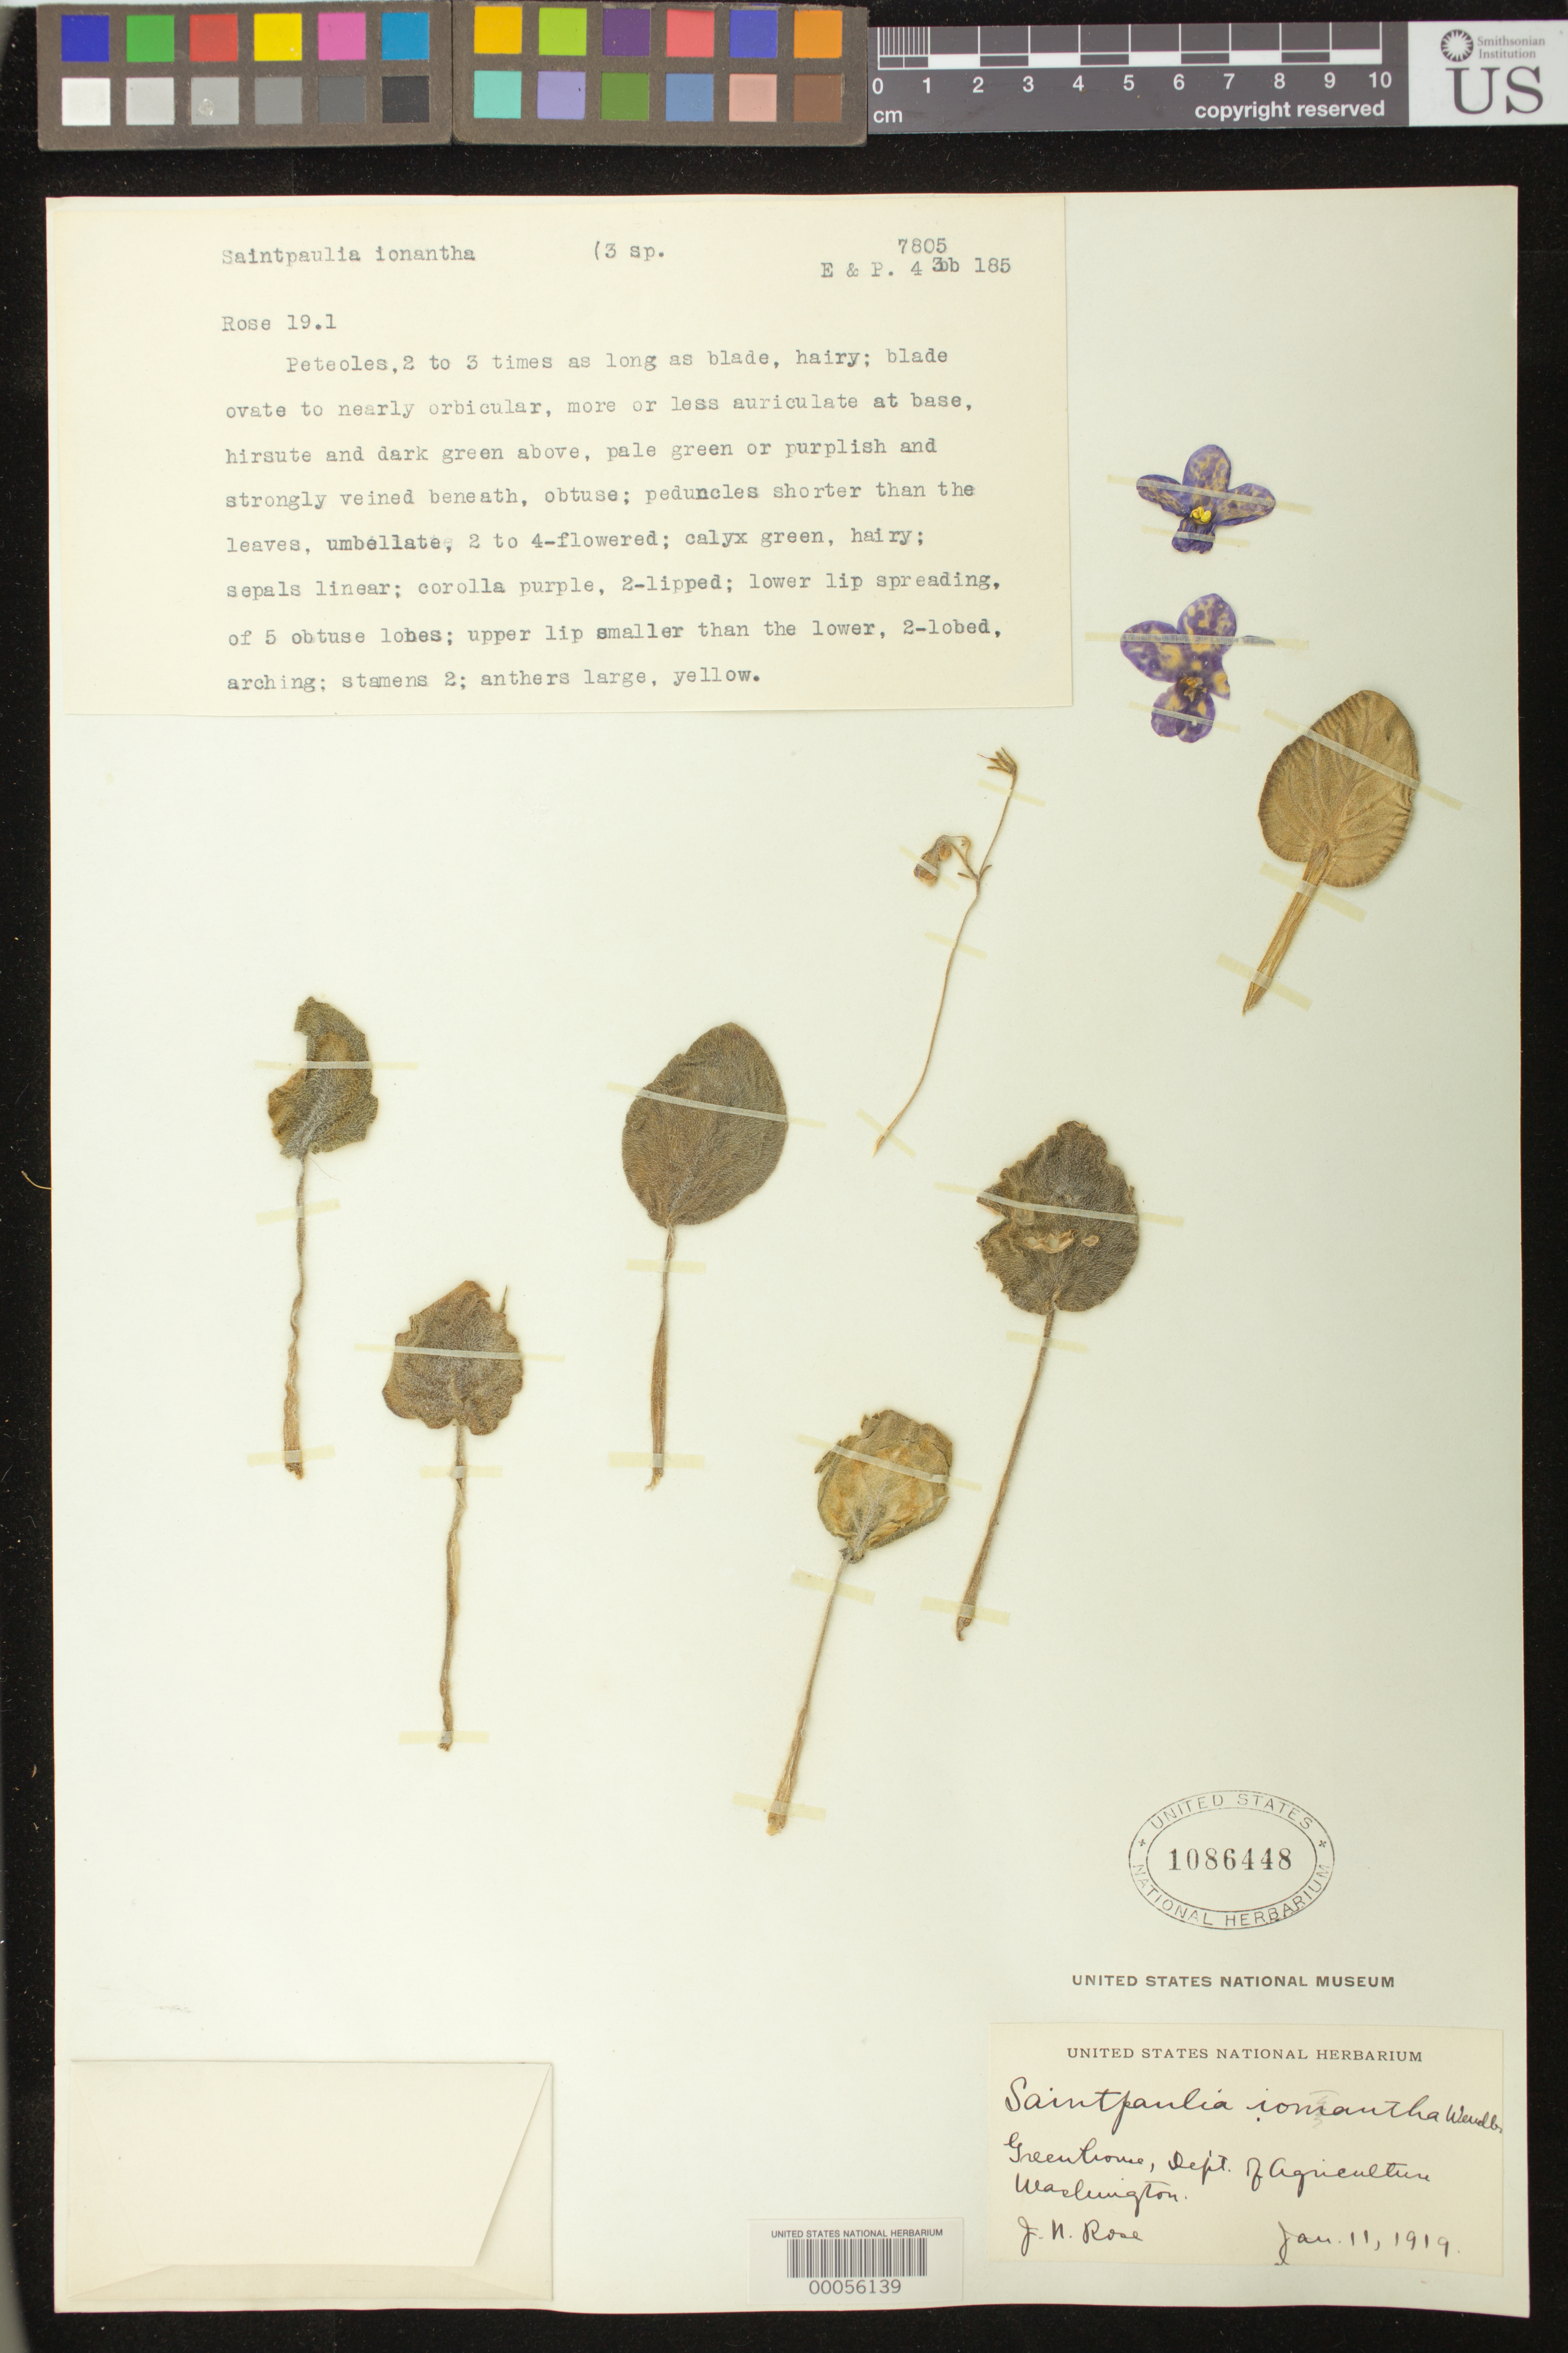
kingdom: Plantae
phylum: Tracheophyta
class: Magnoliopsida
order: Lamiales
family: Gesneriaceae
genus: Streptocarpus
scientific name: Streptocarpus ionanthus subsp. ionanthus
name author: (H. Wendl.) Christenh.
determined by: Skog, Laurence E.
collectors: J. N. Rose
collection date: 1919-01-11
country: United States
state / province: District of Columbia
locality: Greenhouse, Dept. of Agriculture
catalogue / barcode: US 1086448